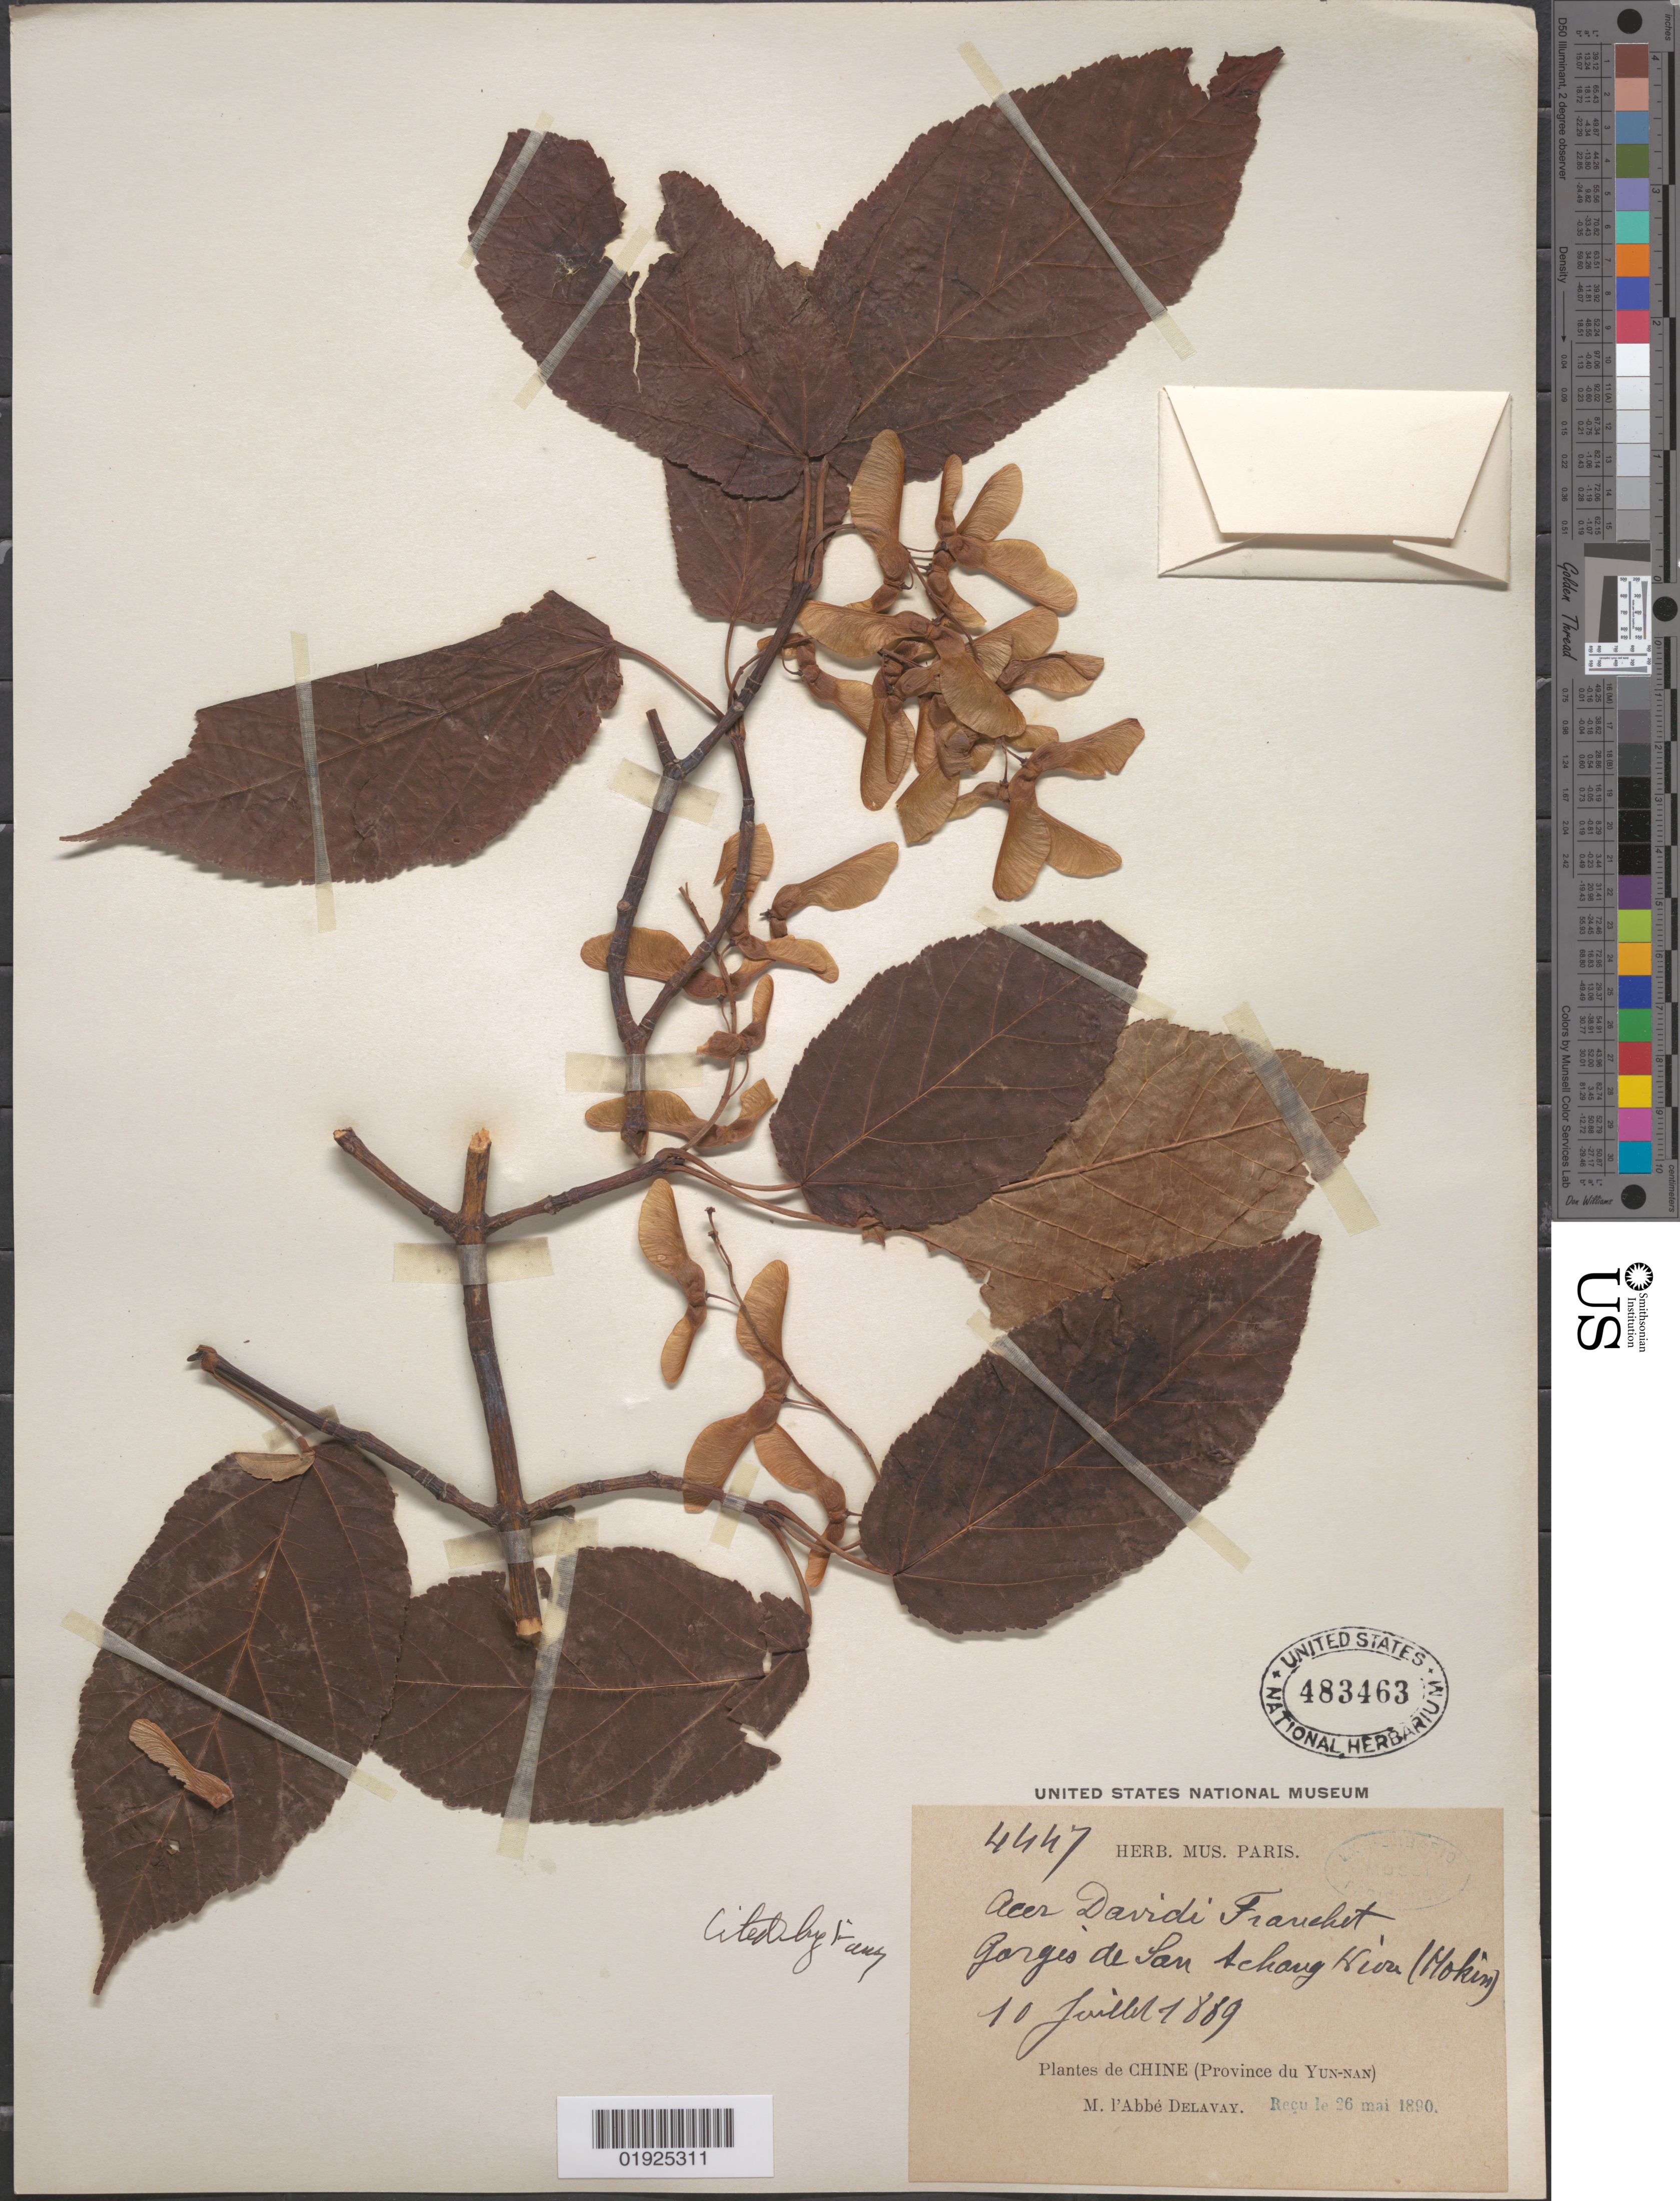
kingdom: Plantae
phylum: Tracheophyta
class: Magnoliopsida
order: Sapindales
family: Sapindaceae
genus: Acer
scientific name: Acer sikkimense subsp. davidii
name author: (Franch.) Wesm.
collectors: P. Delavay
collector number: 4447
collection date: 1889-07-10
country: China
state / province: Yunnan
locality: Gorges de Tan Schang Hion (Mokin)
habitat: Gorges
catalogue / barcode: US 483463